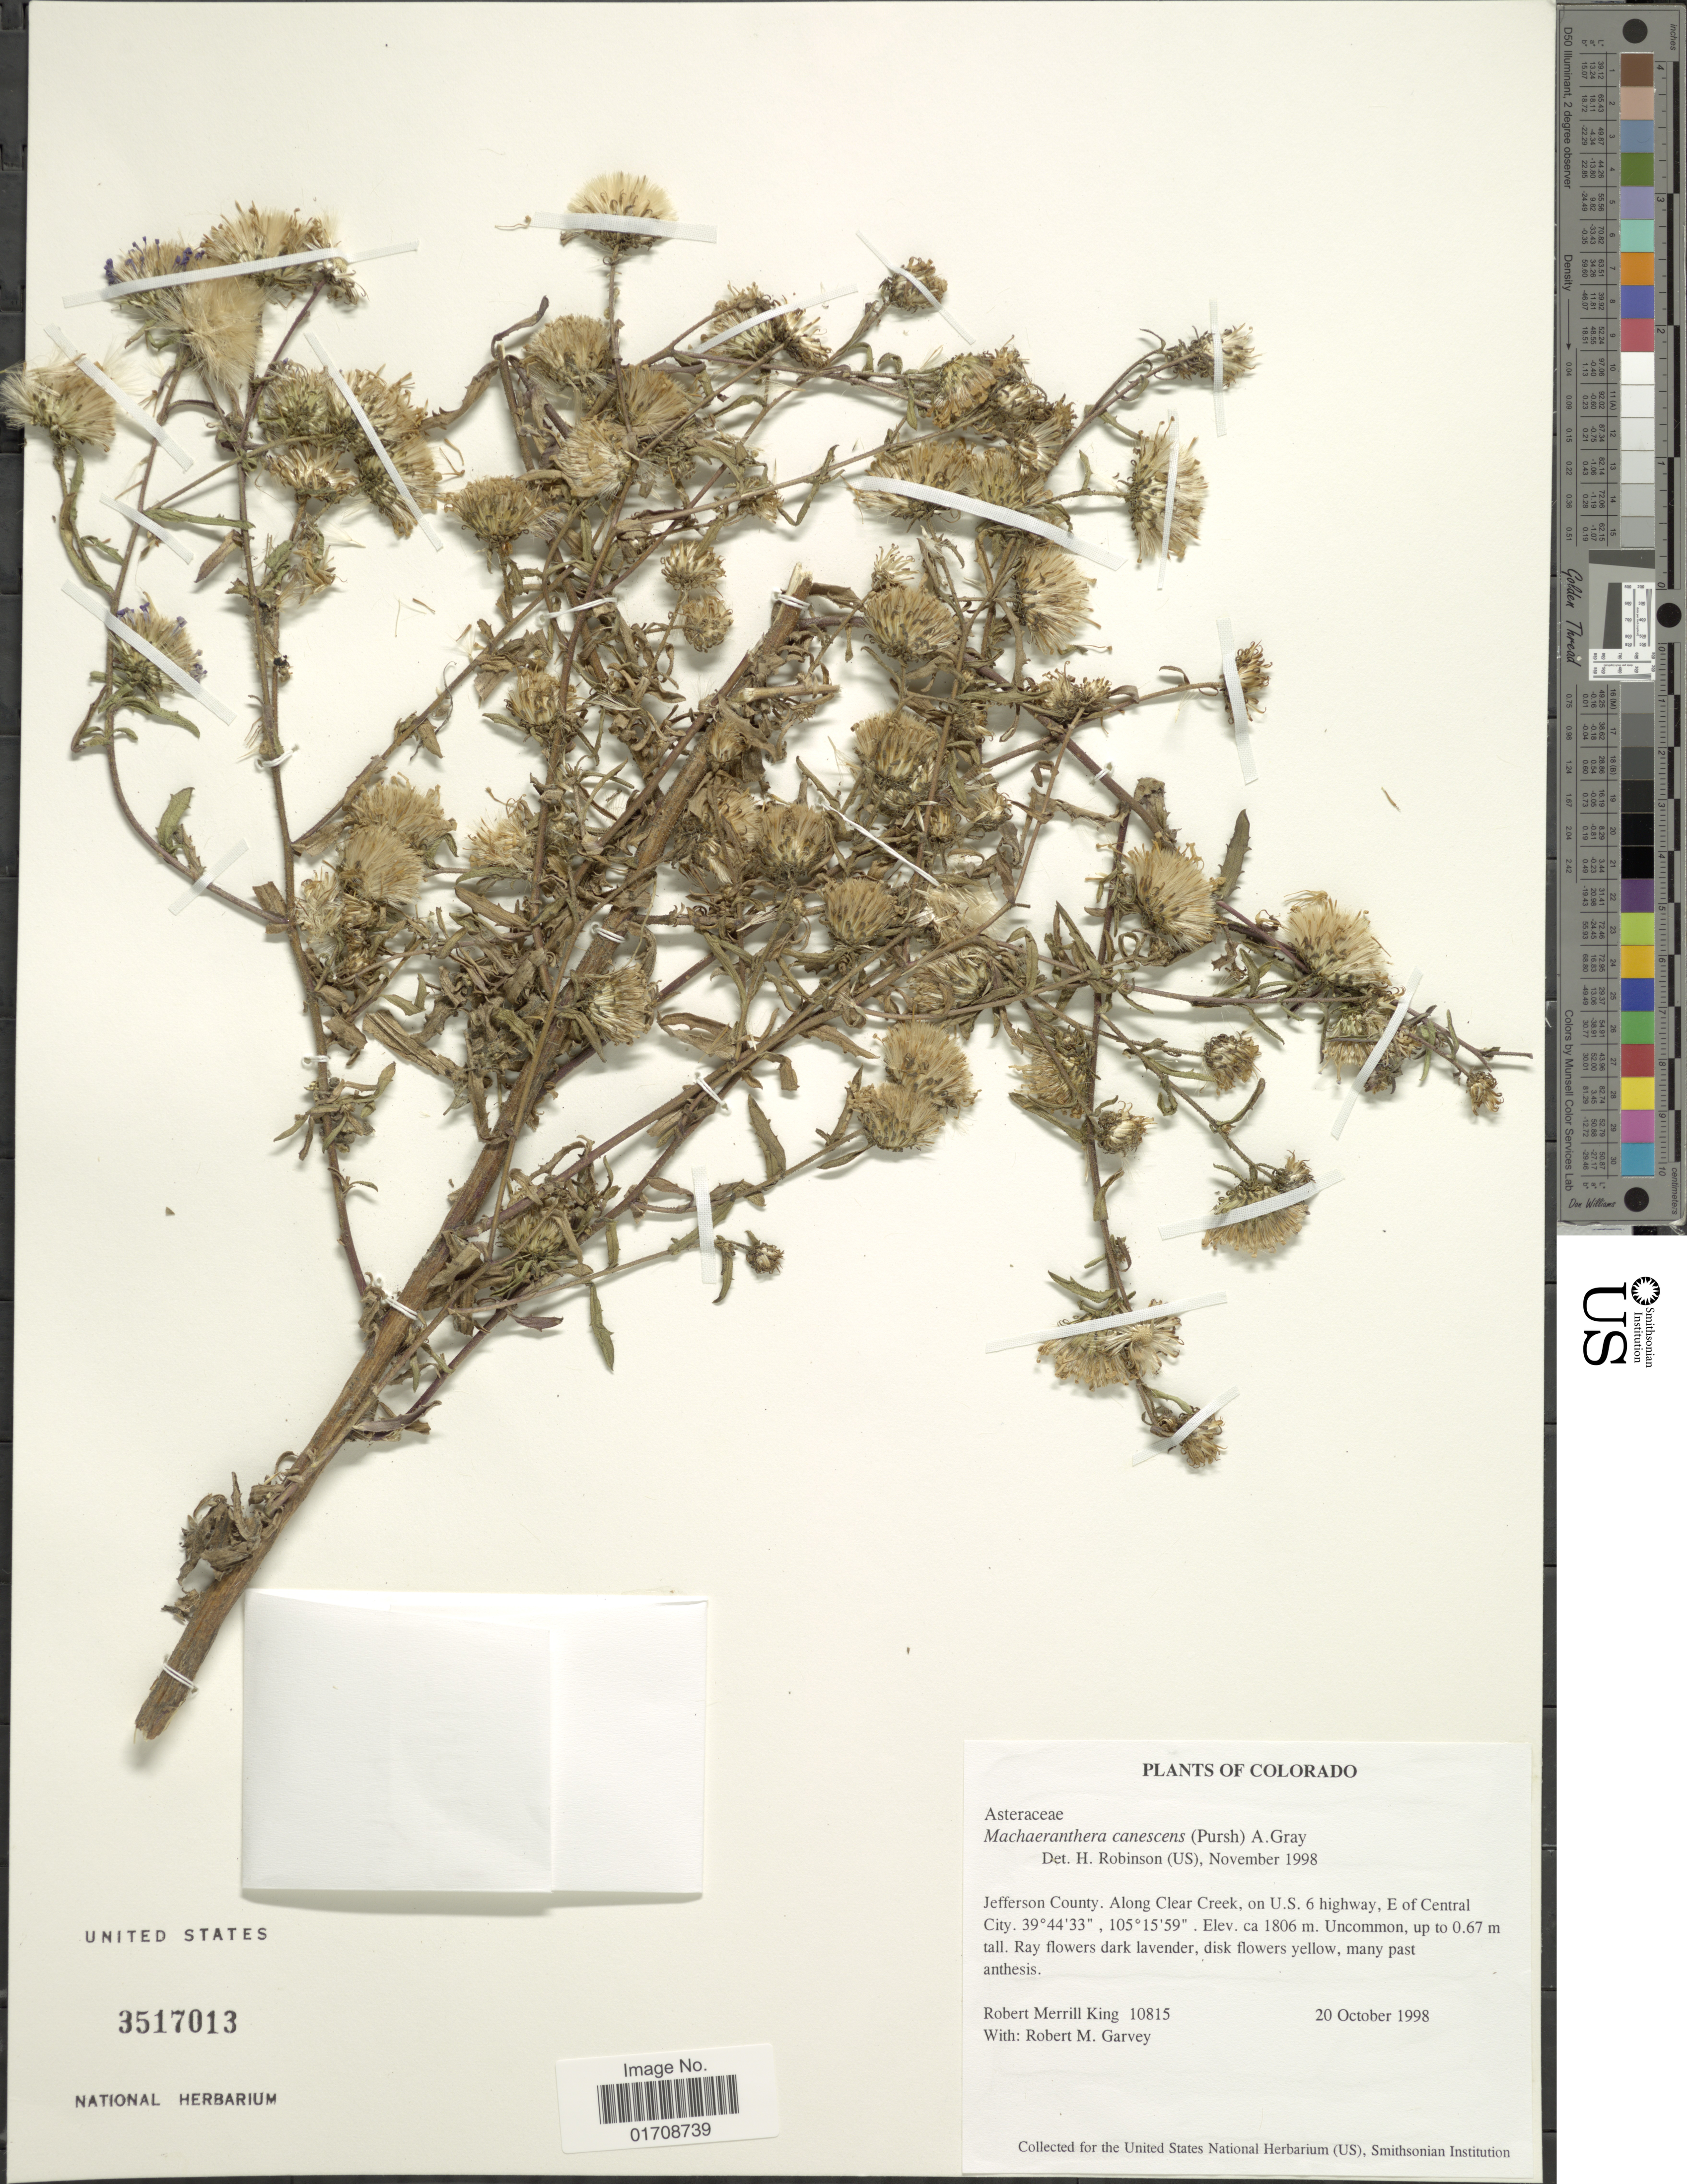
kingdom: Plantae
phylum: Tracheophyta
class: Magnoliopsida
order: Asterales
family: Asteraceae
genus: Machaeranthera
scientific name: Machaeranthera canescens var. leucanthemifolius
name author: (Greene) S.L. Welsh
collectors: R. M. King & R. Garvey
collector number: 10815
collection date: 1998-10-20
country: United States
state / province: Colorado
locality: Jefferson County, along Clear Creek, on U.S. 6 highway, E of Central City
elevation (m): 1806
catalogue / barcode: US 3517013